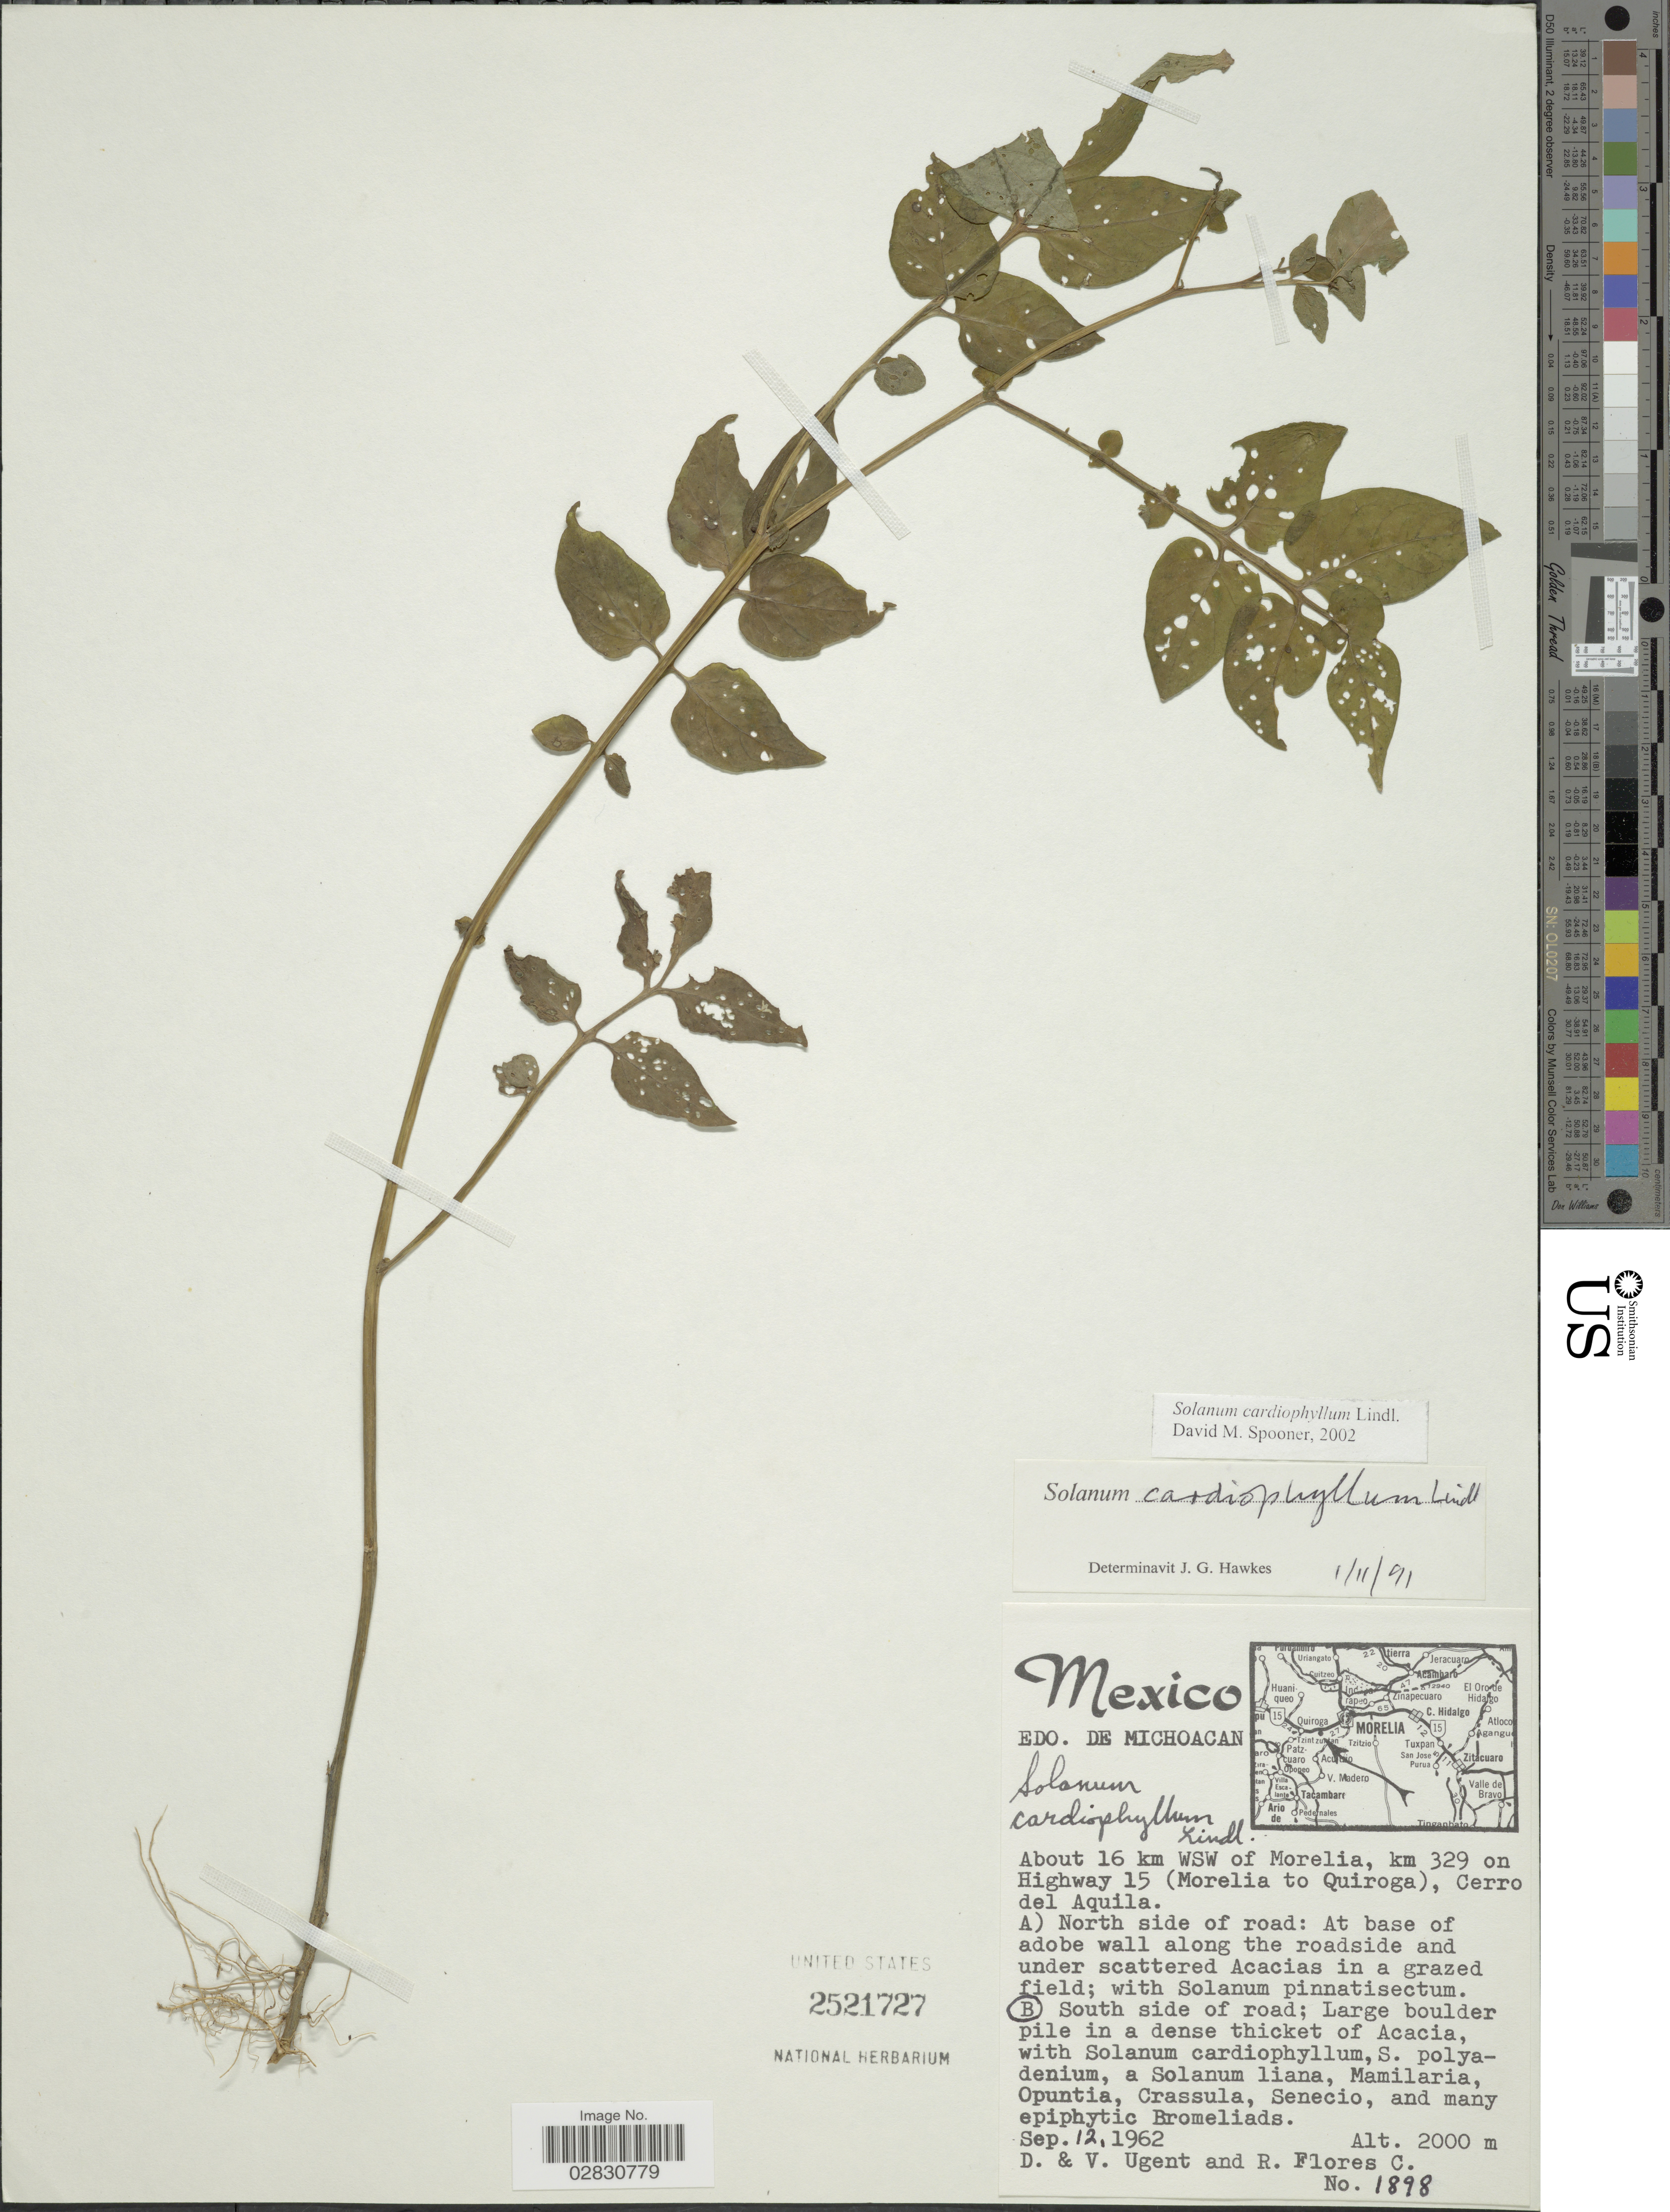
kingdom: Plantae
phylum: Tracheophyta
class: Magnoliopsida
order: Solanales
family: Solanaceae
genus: Solanum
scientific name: Solanum cardiophyllum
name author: Lindl.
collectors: D. Ugent, V. Ugent & R. Flores-C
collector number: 1898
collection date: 1962-09-12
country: Mexico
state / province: Michoacán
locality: Edo. De Michoacan: About 16 km WSW of Morelia, km 329 on Highway 15 (Morelia to Quiroga), Cerro del Aquila, South side of road.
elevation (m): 2000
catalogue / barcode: US 2521727